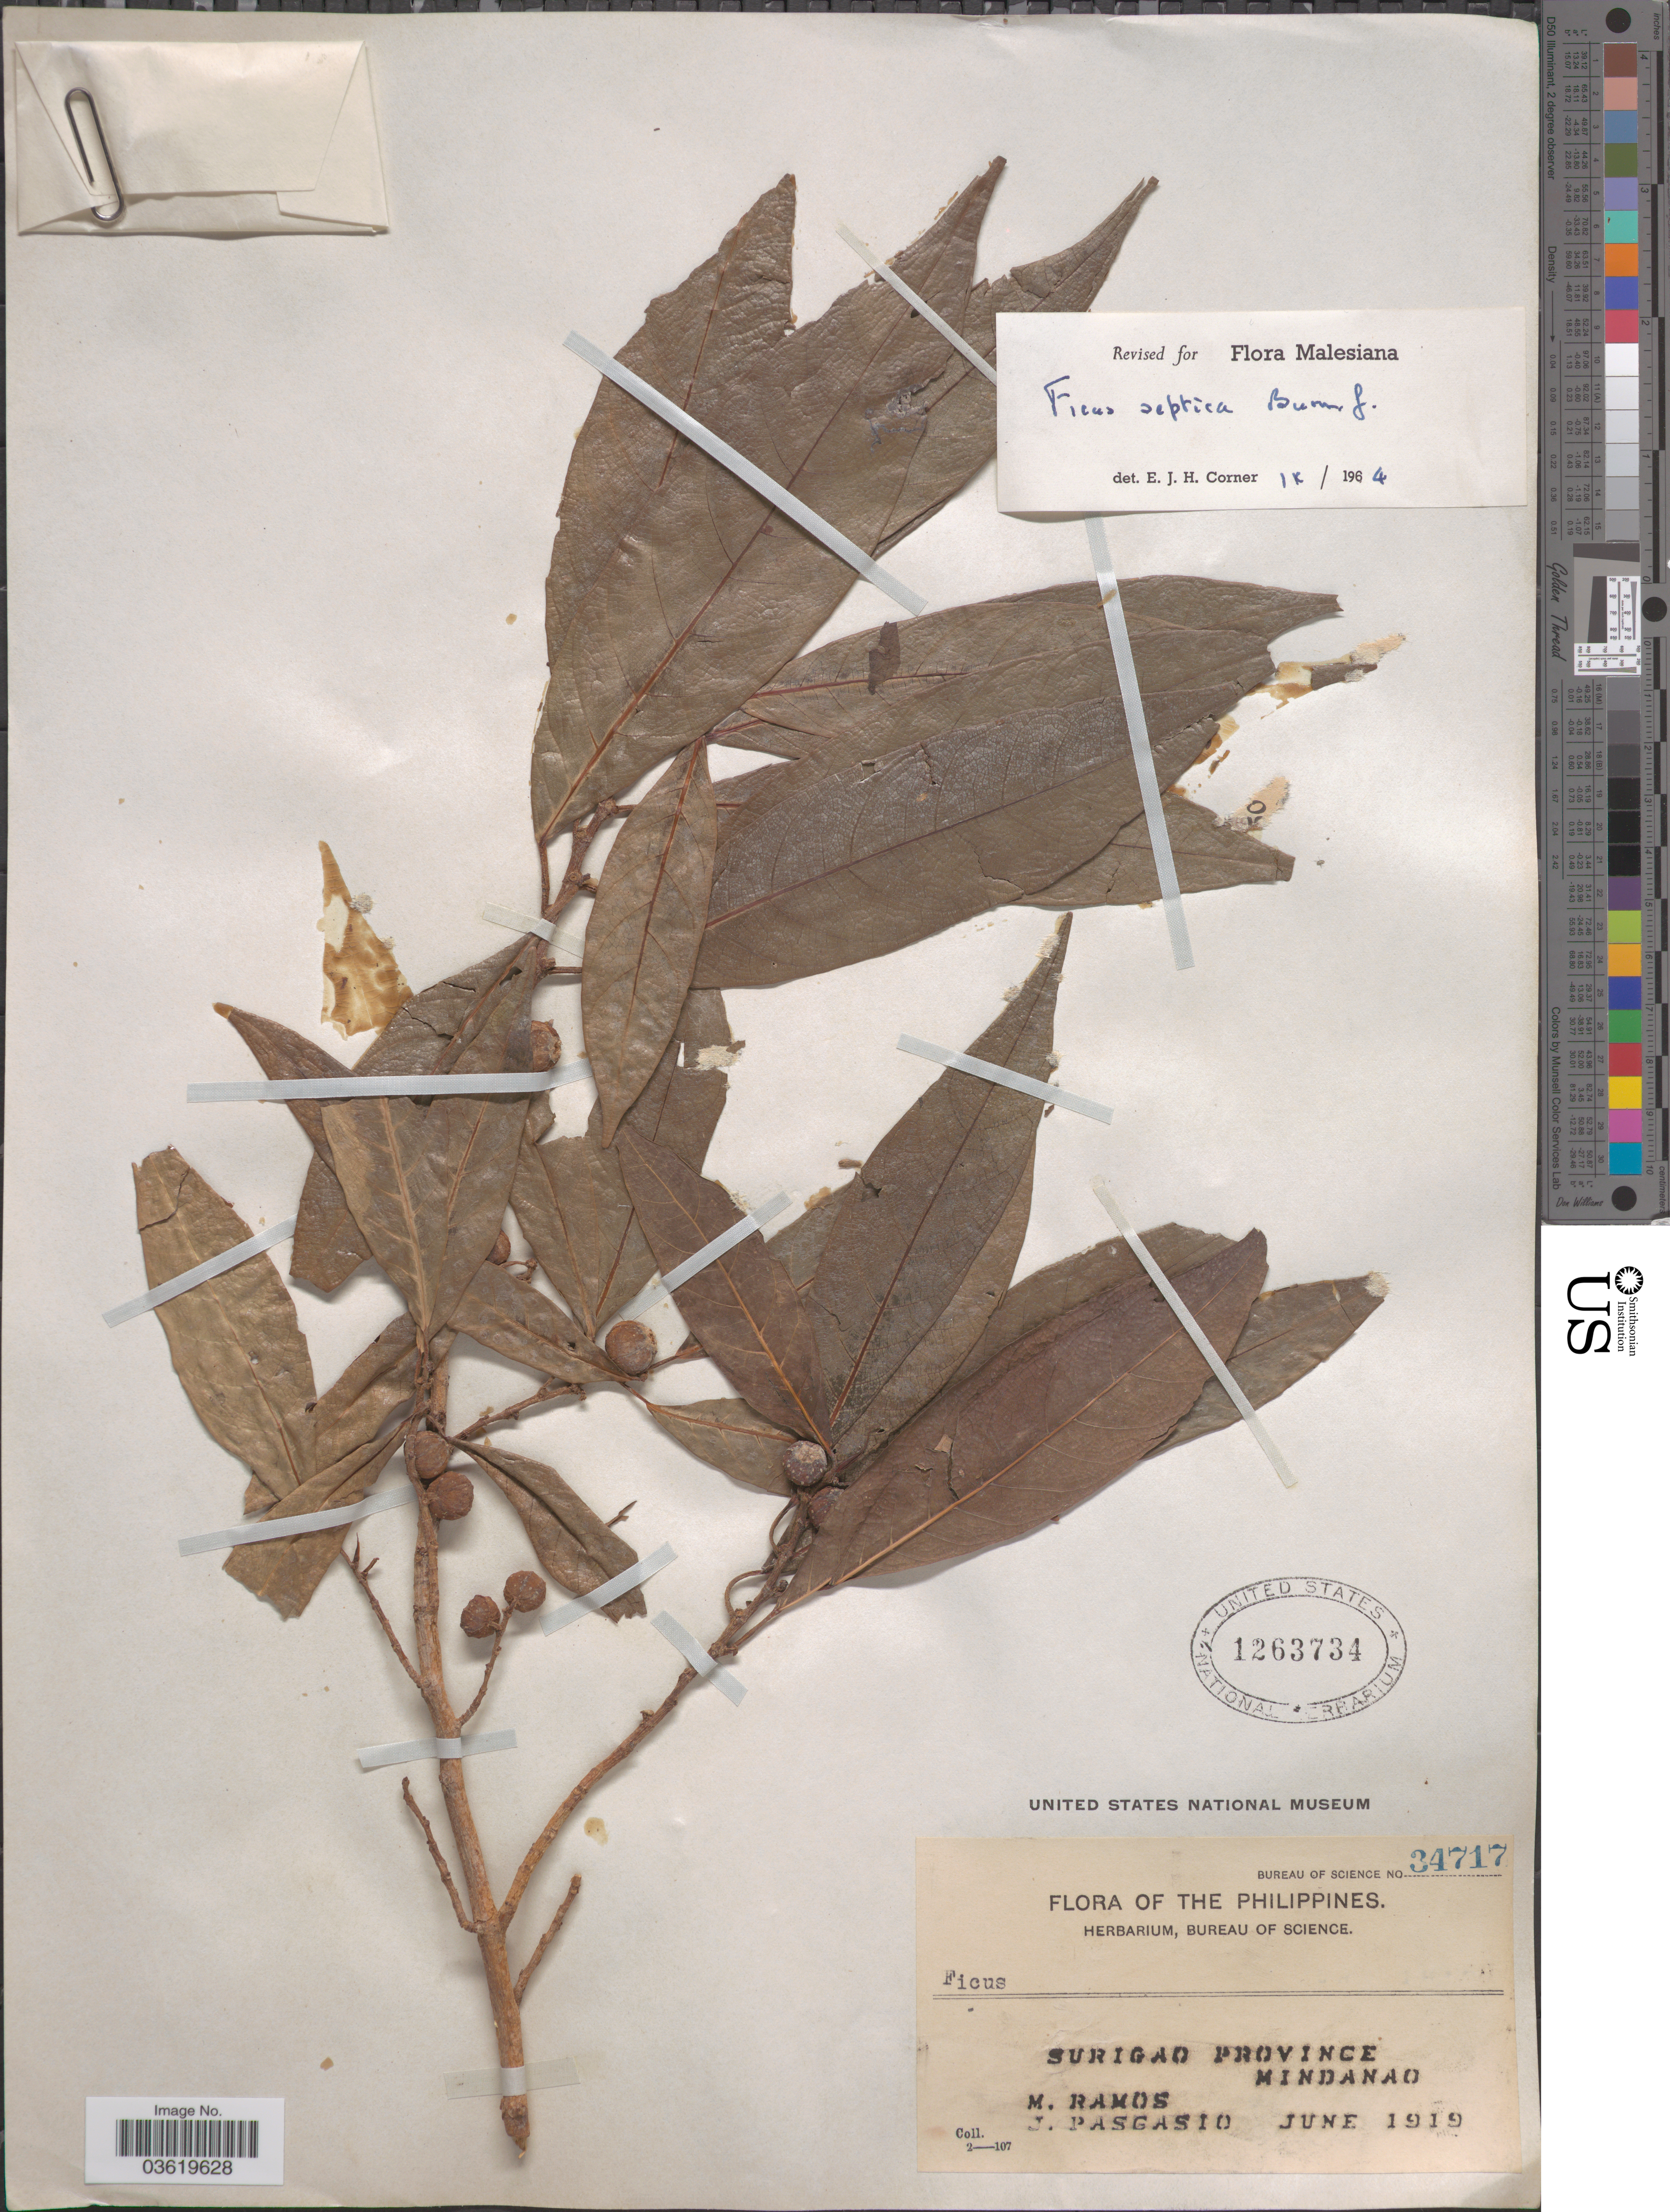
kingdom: Plantae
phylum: Tracheophyta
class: Magnoliopsida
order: Rosales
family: Moraceae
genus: Ficus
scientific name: Ficus septica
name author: Burm. f.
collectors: M. Ramos & J. Pasgasio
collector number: Bureau of Science 34717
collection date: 1919-06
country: Philippines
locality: Surigao Province. Mindanao.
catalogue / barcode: US 1263734